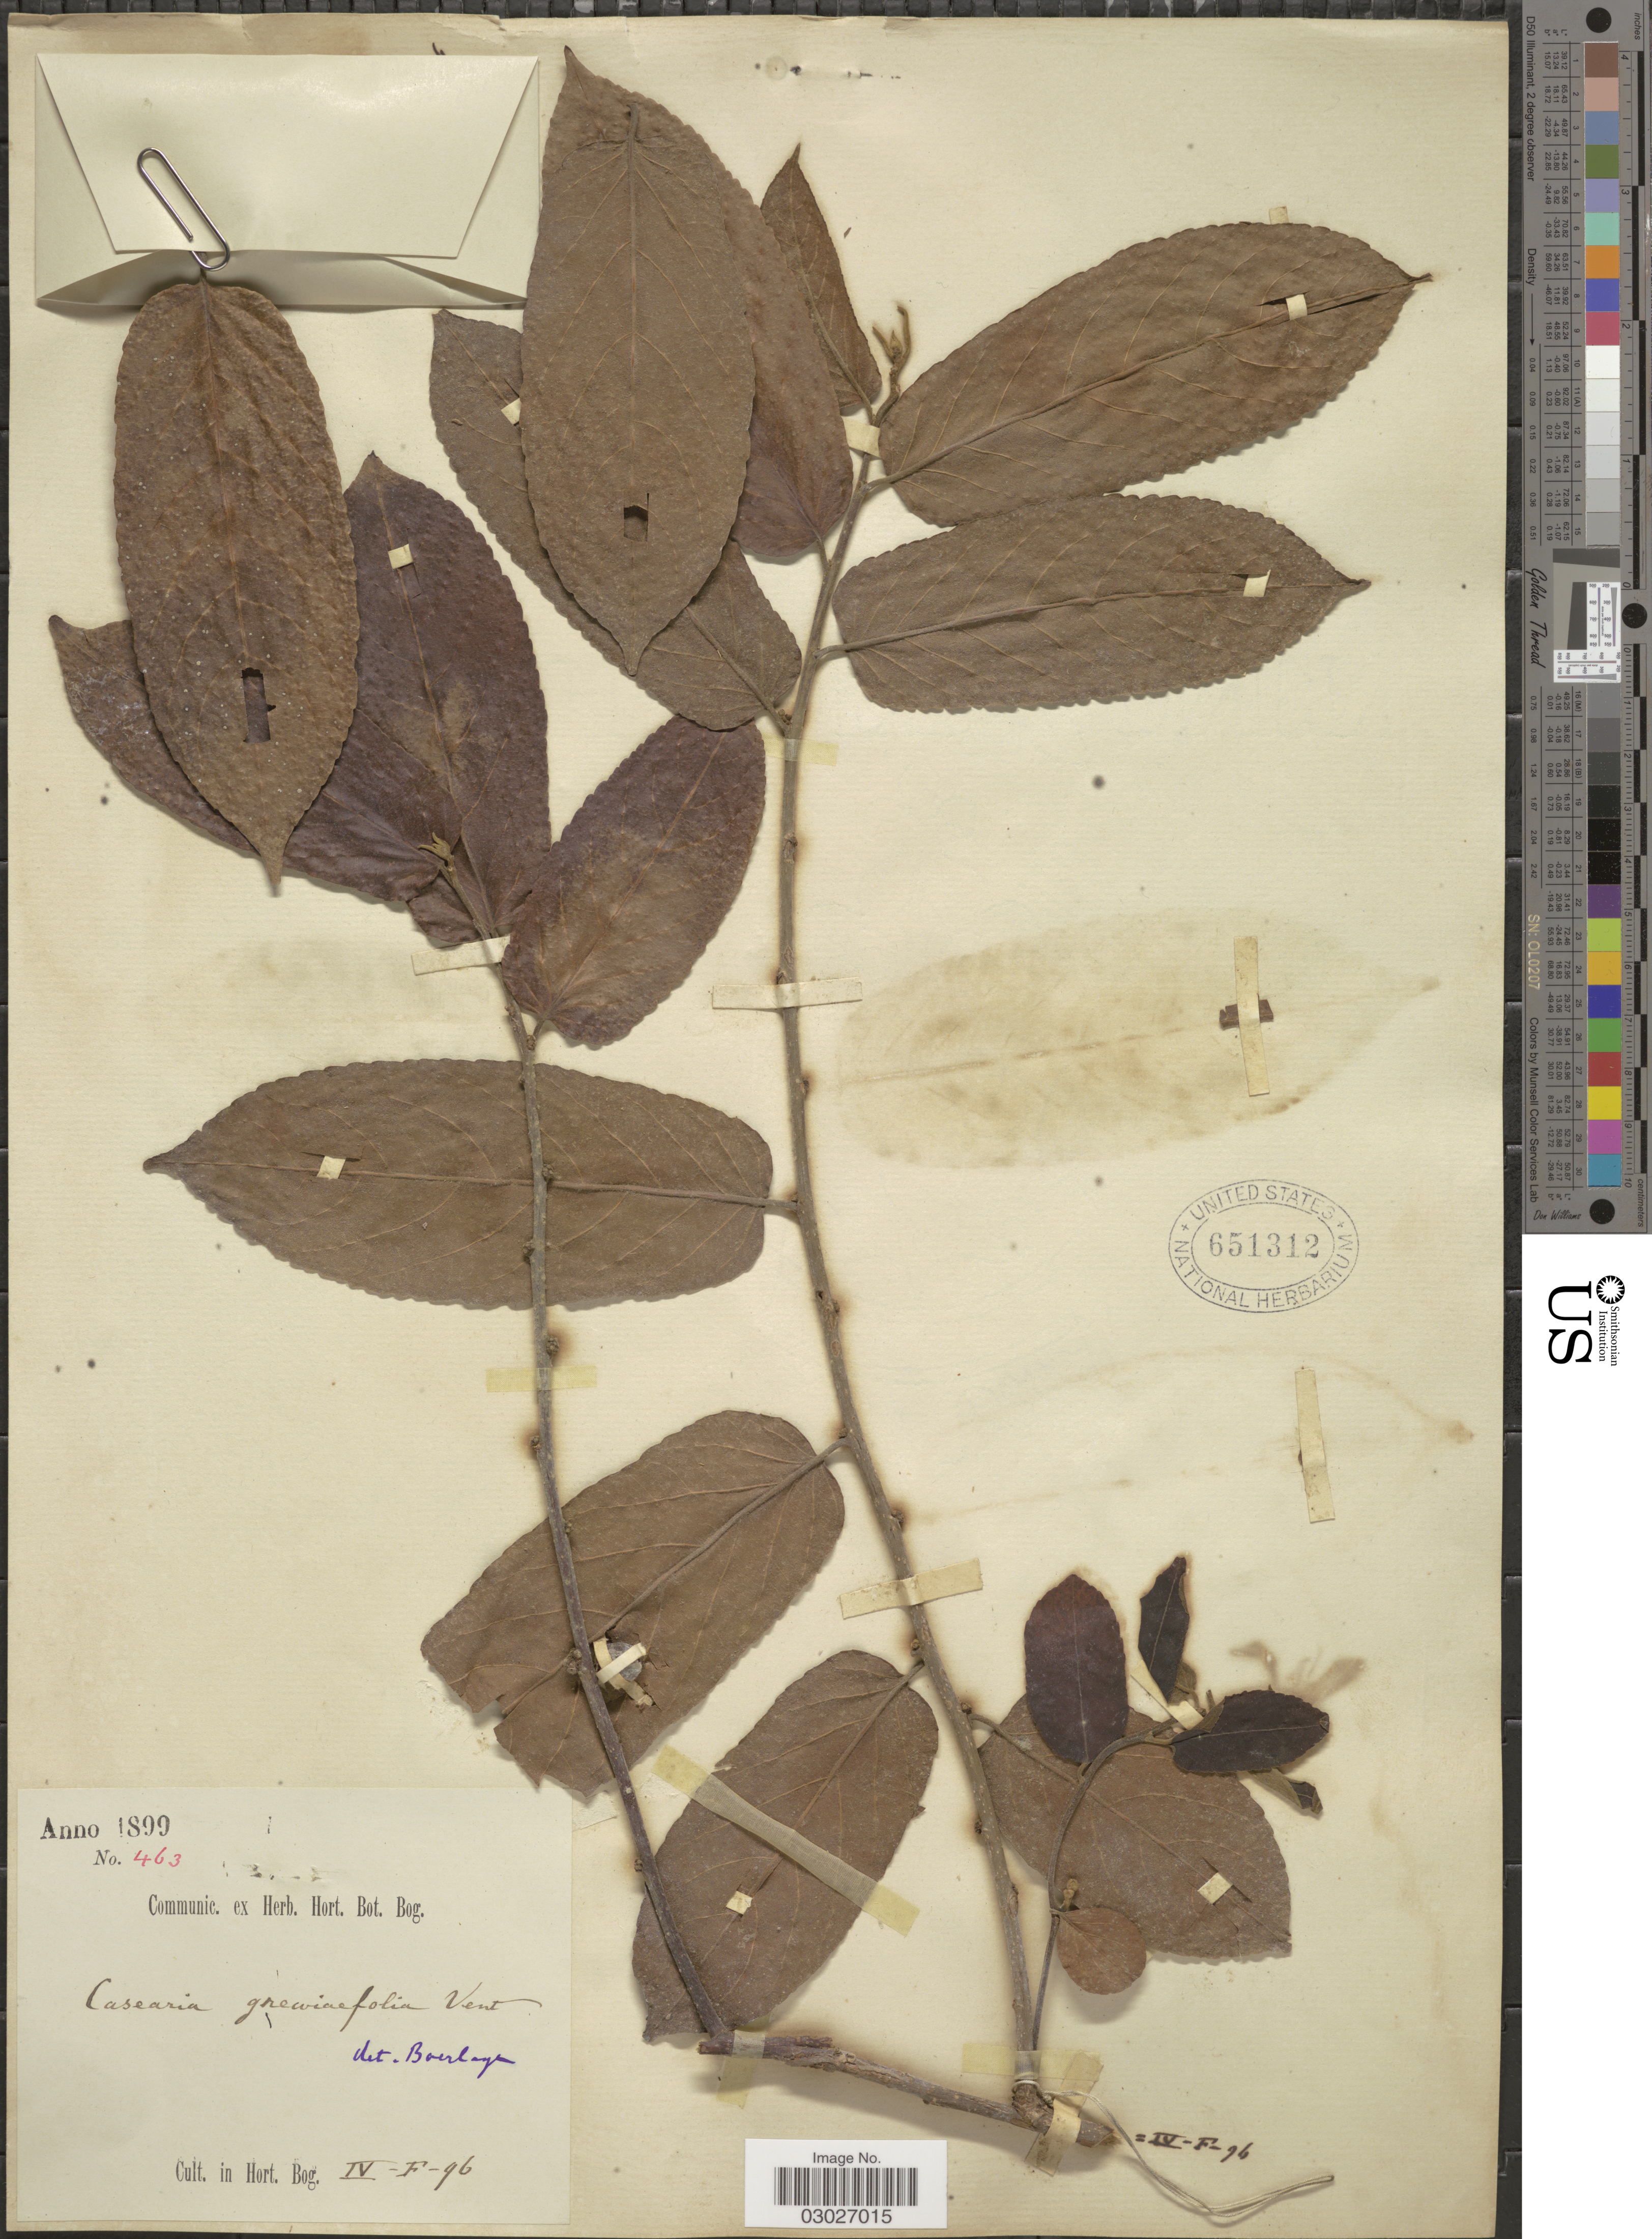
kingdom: Plantae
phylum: Tracheophyta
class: Magnoliopsida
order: Malpighiales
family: Salicaceae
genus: Casearia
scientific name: Casearia grewiifolia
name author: Vent.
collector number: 464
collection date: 1899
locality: In Hort. Bog. IV-F-96.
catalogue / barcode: US 651312